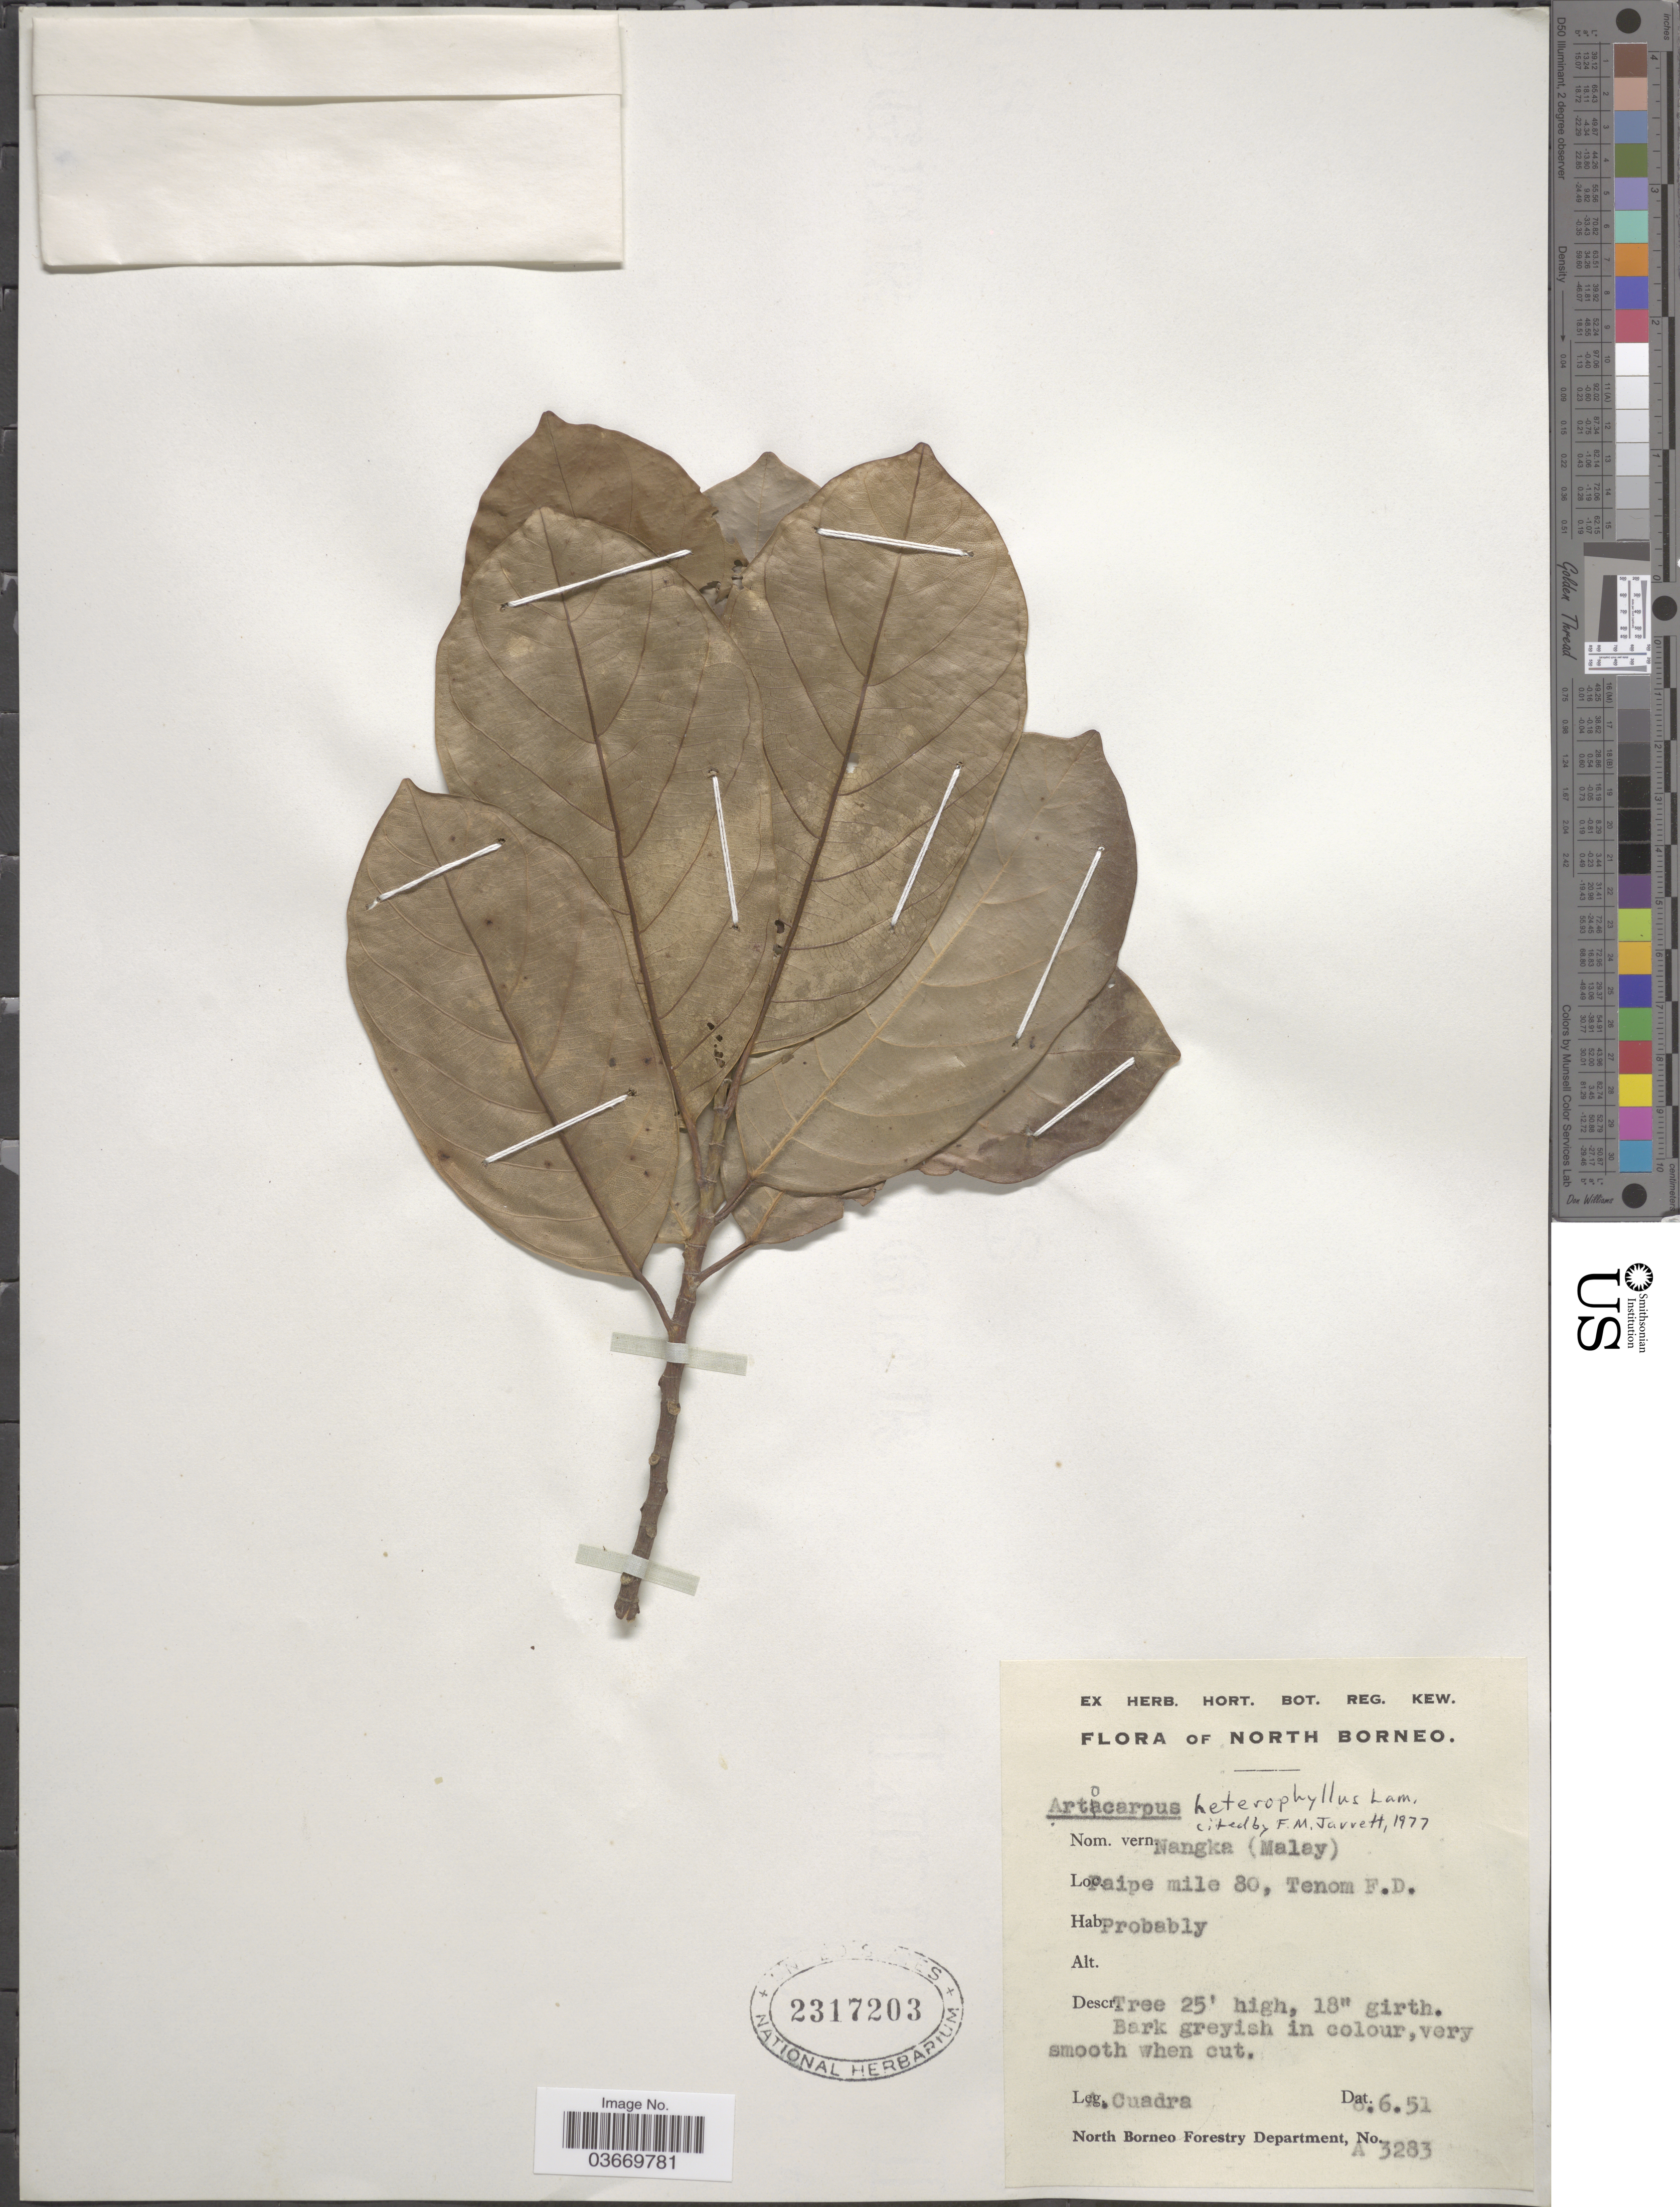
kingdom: Plantae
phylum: Tracheophyta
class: Magnoliopsida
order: Rosales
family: Moraceae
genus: Artocarpus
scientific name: Artocarpus heterophyllus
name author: Lam.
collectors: A. Cuadra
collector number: A3283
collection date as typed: Transcribed d/m/y: 8/6/51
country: Malaysia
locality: North Borneo. Paipe mile 80, Tenom F. D.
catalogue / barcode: US 2317203